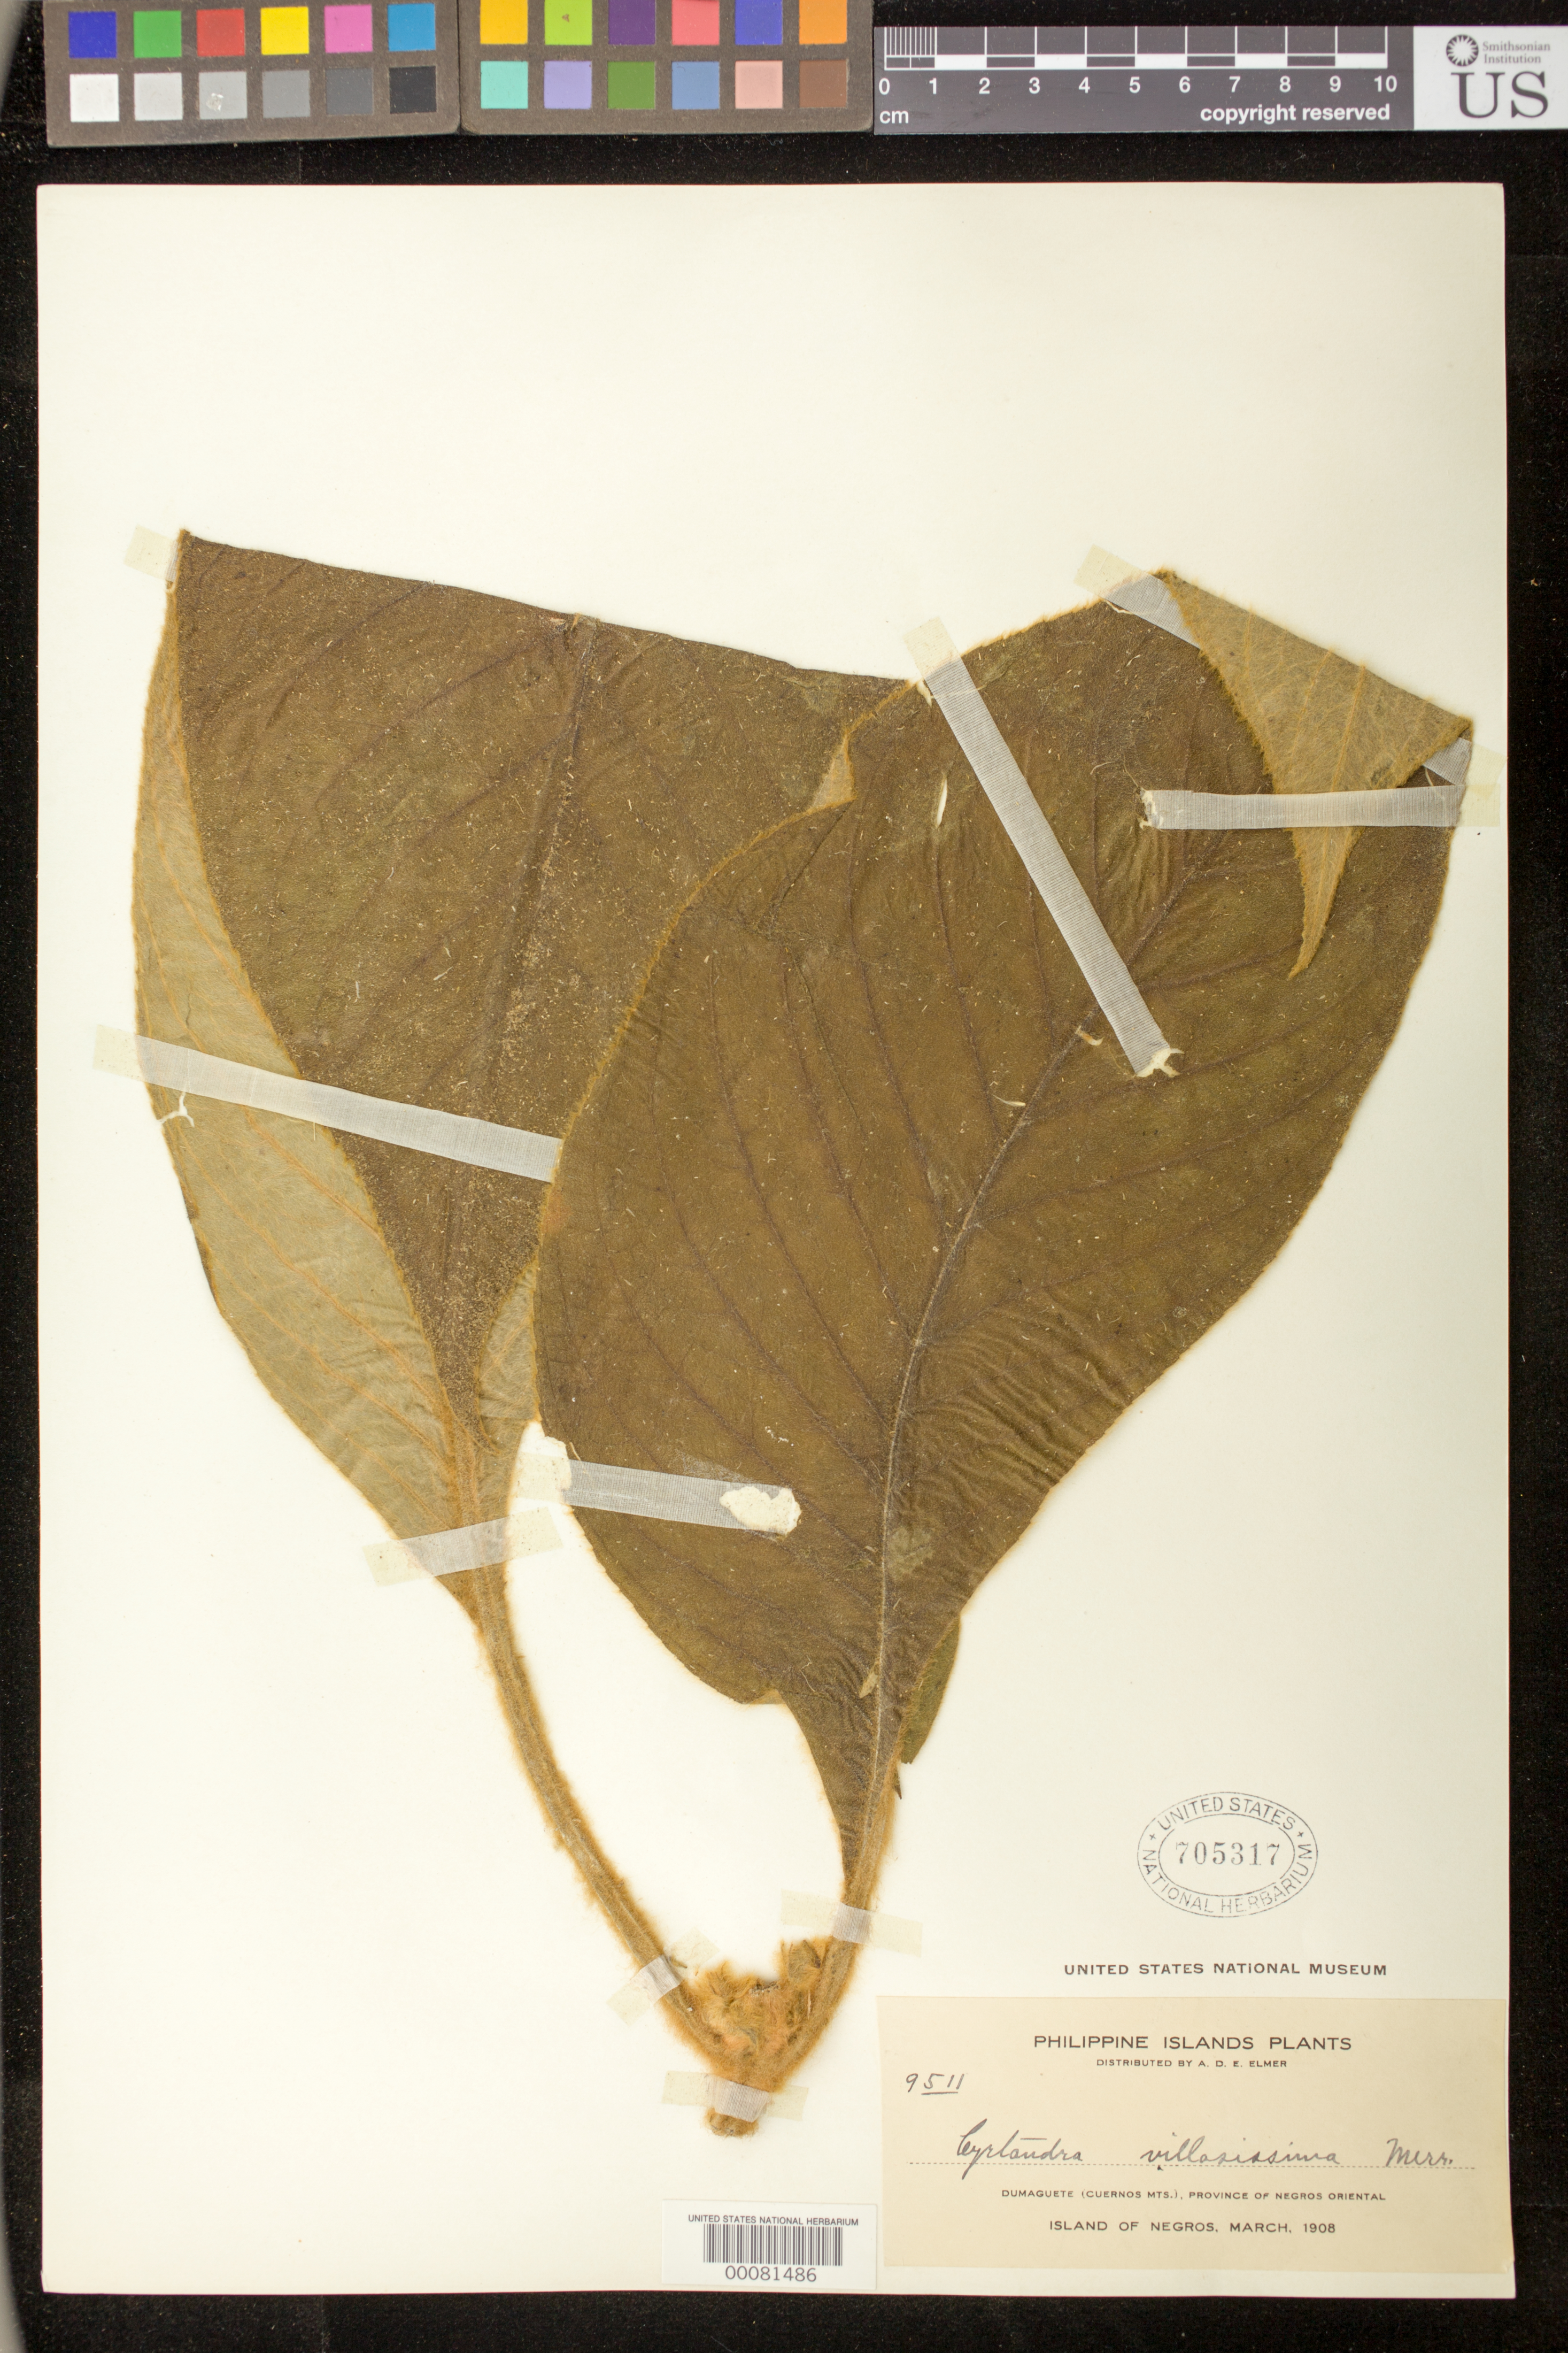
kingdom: Plantae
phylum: Tracheophyta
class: Magnoliopsida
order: Lamiales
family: Gesneriaceae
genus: Cyrtandra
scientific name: Cyrtandra villosissima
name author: Merr.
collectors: A. D. E. Elmer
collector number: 9511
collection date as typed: Mar 1908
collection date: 1908-03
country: Philippines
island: Negros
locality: Negros oriental, Dumaguete (cuernos mts)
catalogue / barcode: US 705317